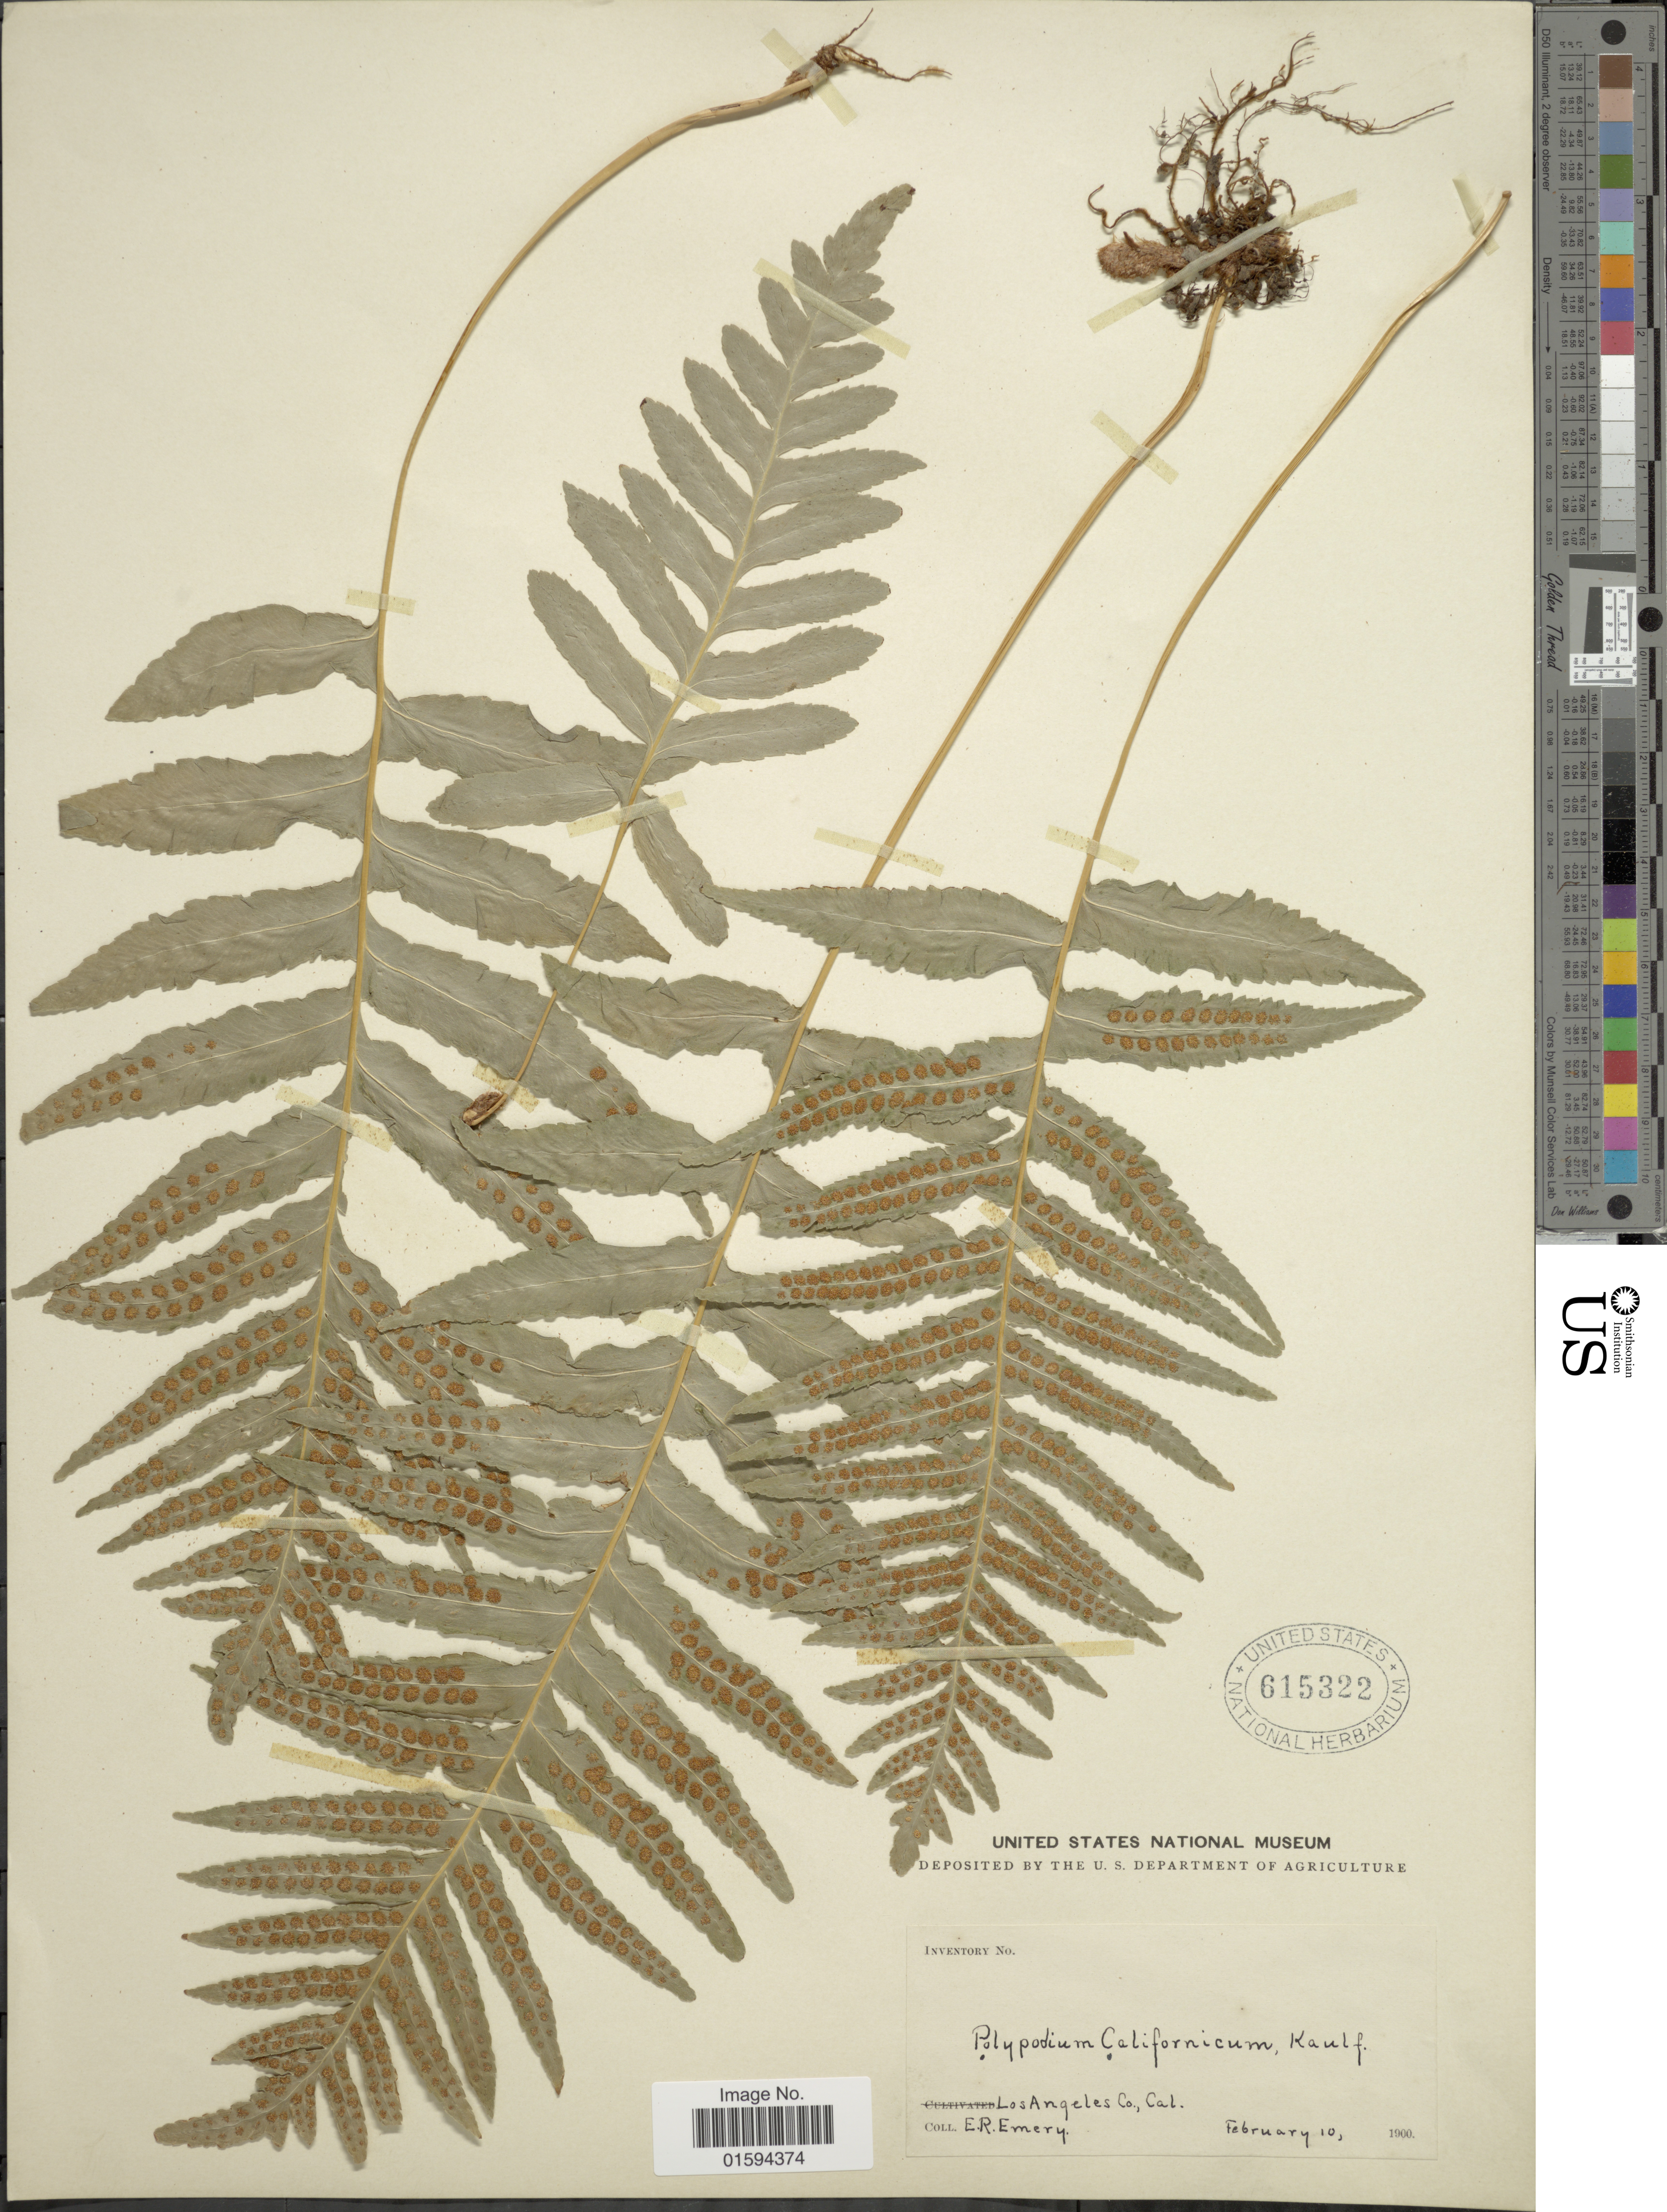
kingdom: Plantae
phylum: Tracheophyta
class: Polypodiopsida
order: Polypodiales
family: Polypodiaceae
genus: Polypodium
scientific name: Polypodium californicum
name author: Kaulf.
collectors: E. Emery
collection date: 1900-02-10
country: United States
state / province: California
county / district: Los Angeles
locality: Los Angeles Co.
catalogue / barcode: US 615322